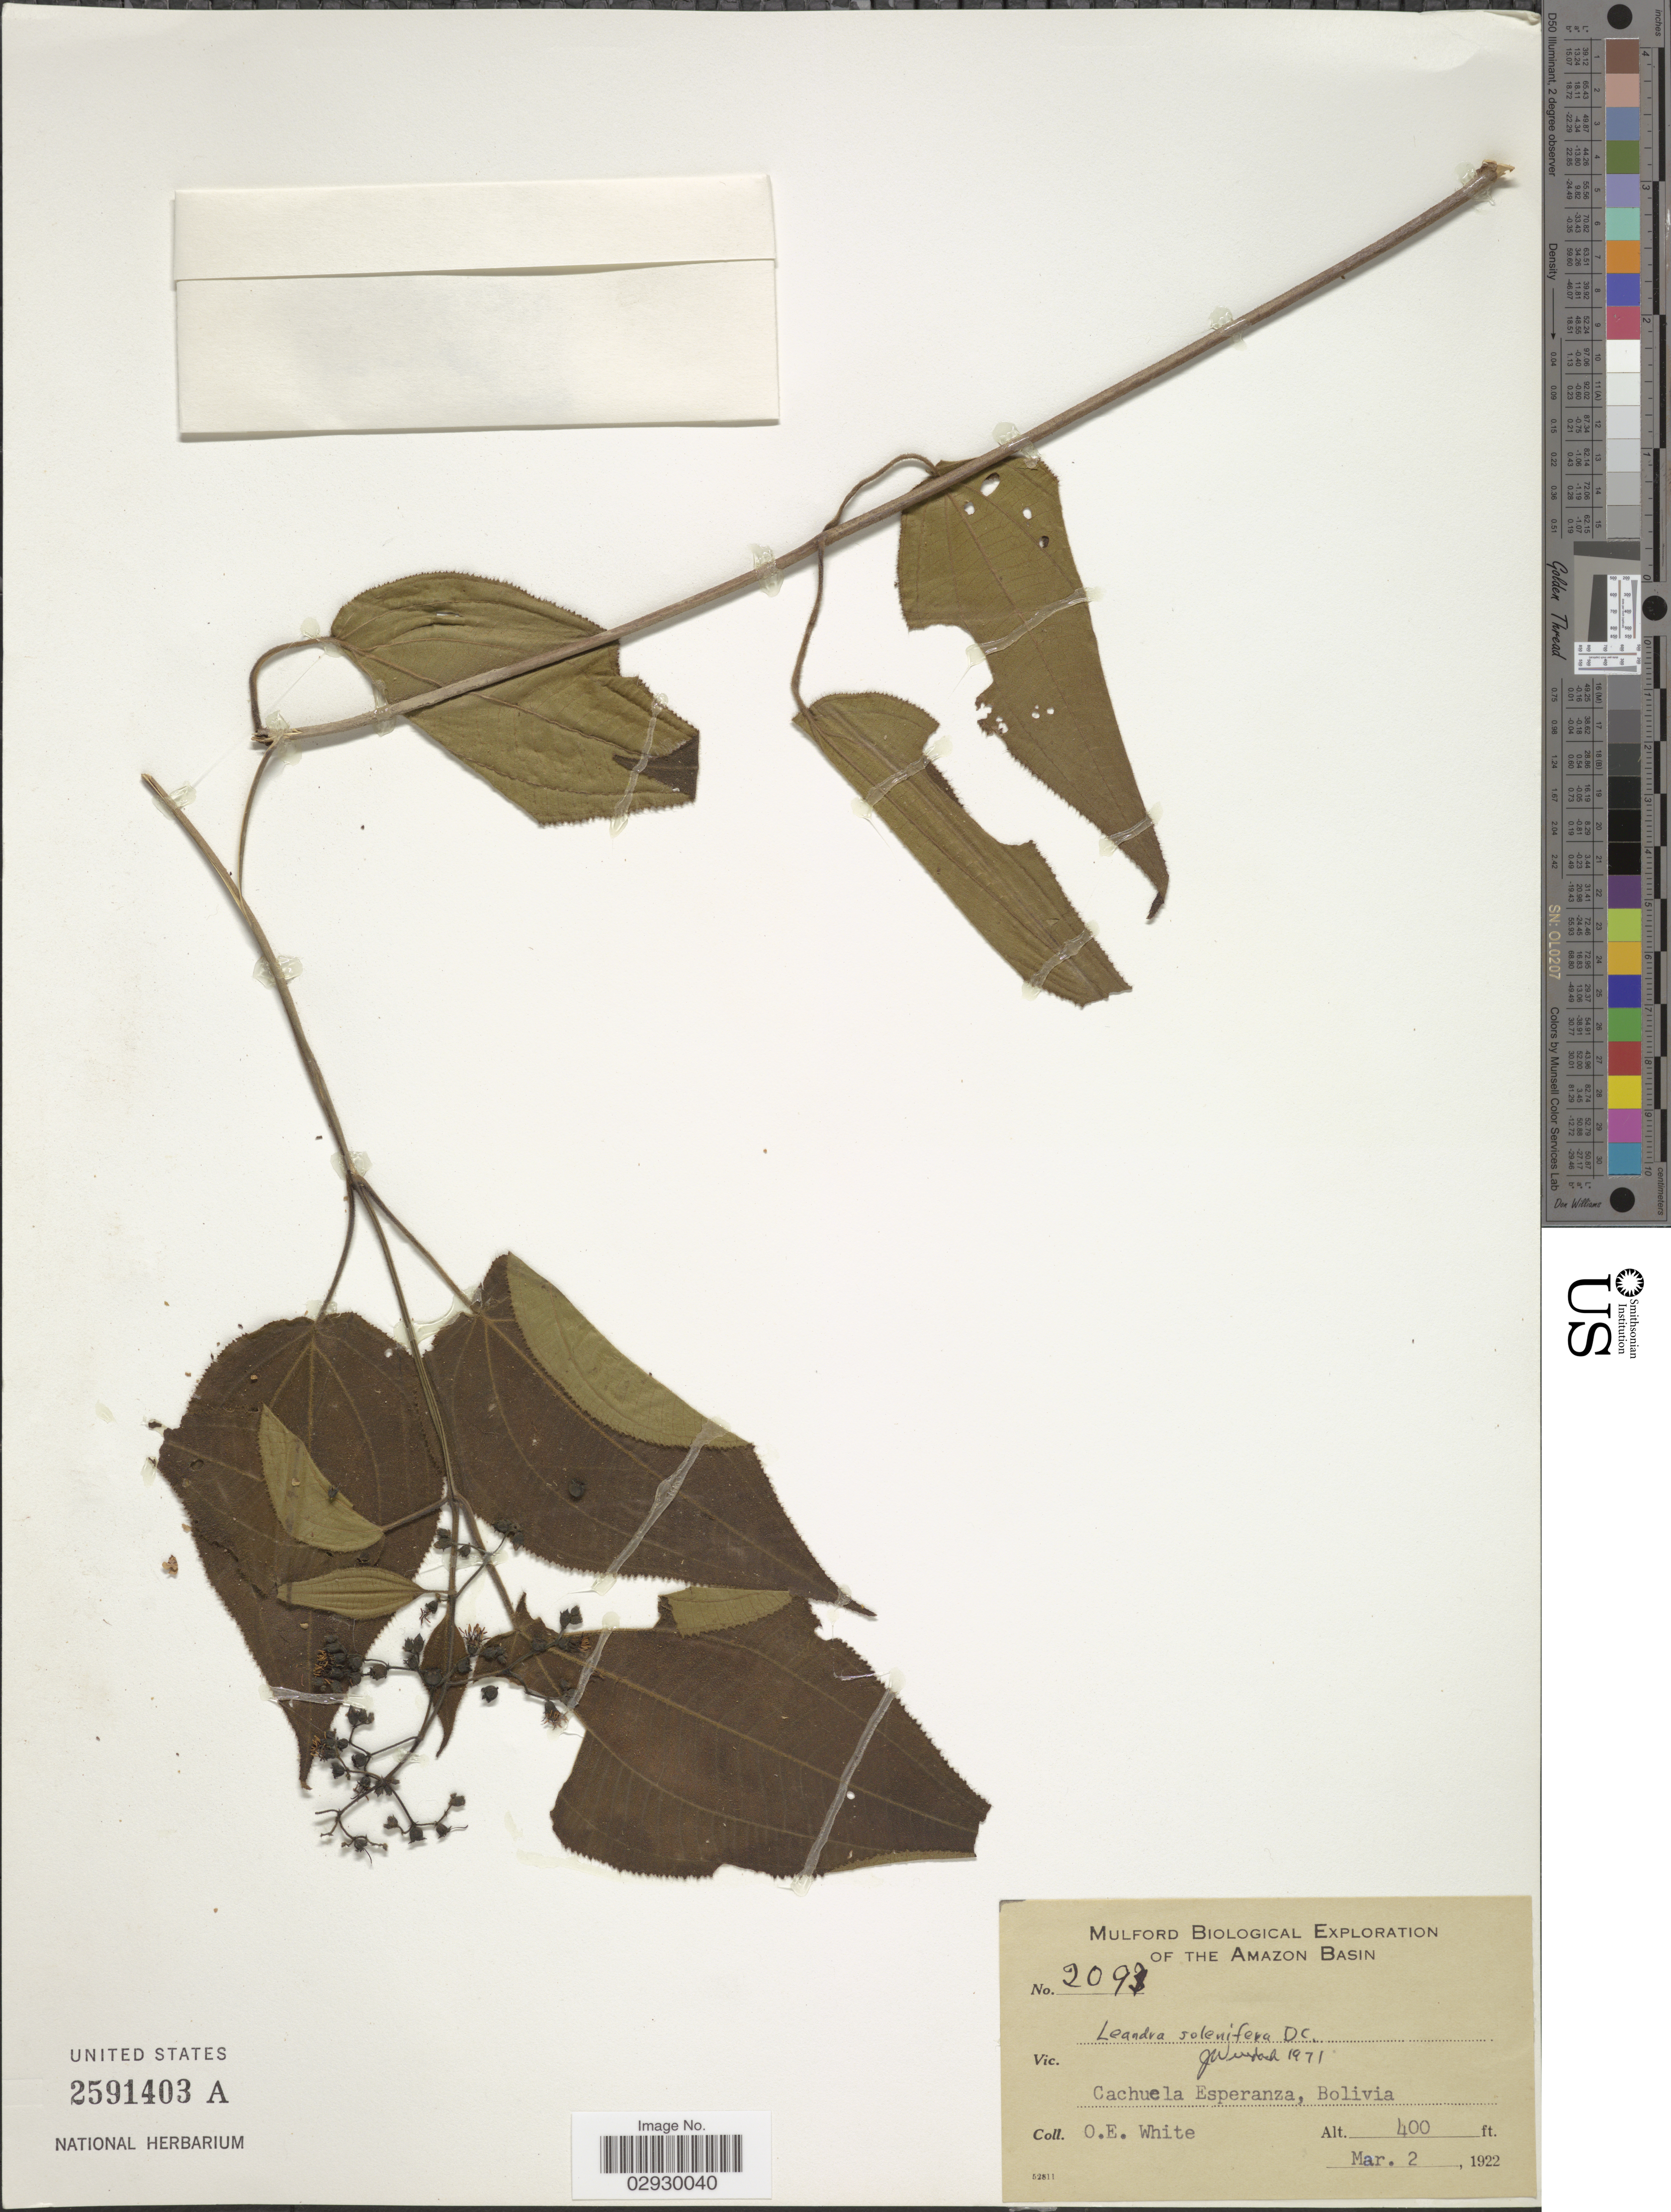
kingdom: Plantae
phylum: Tracheophyta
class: Magnoliopsida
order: Myrtales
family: Melastomataceae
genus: Leandra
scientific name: Leandra solenifera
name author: Cogn.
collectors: O. E. White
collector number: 2093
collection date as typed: Mar. 2, 1922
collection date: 1922-03-02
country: Bolivia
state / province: Beni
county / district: Vaca Diez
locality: Cachuela Esperanza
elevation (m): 122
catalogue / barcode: US 2591403A